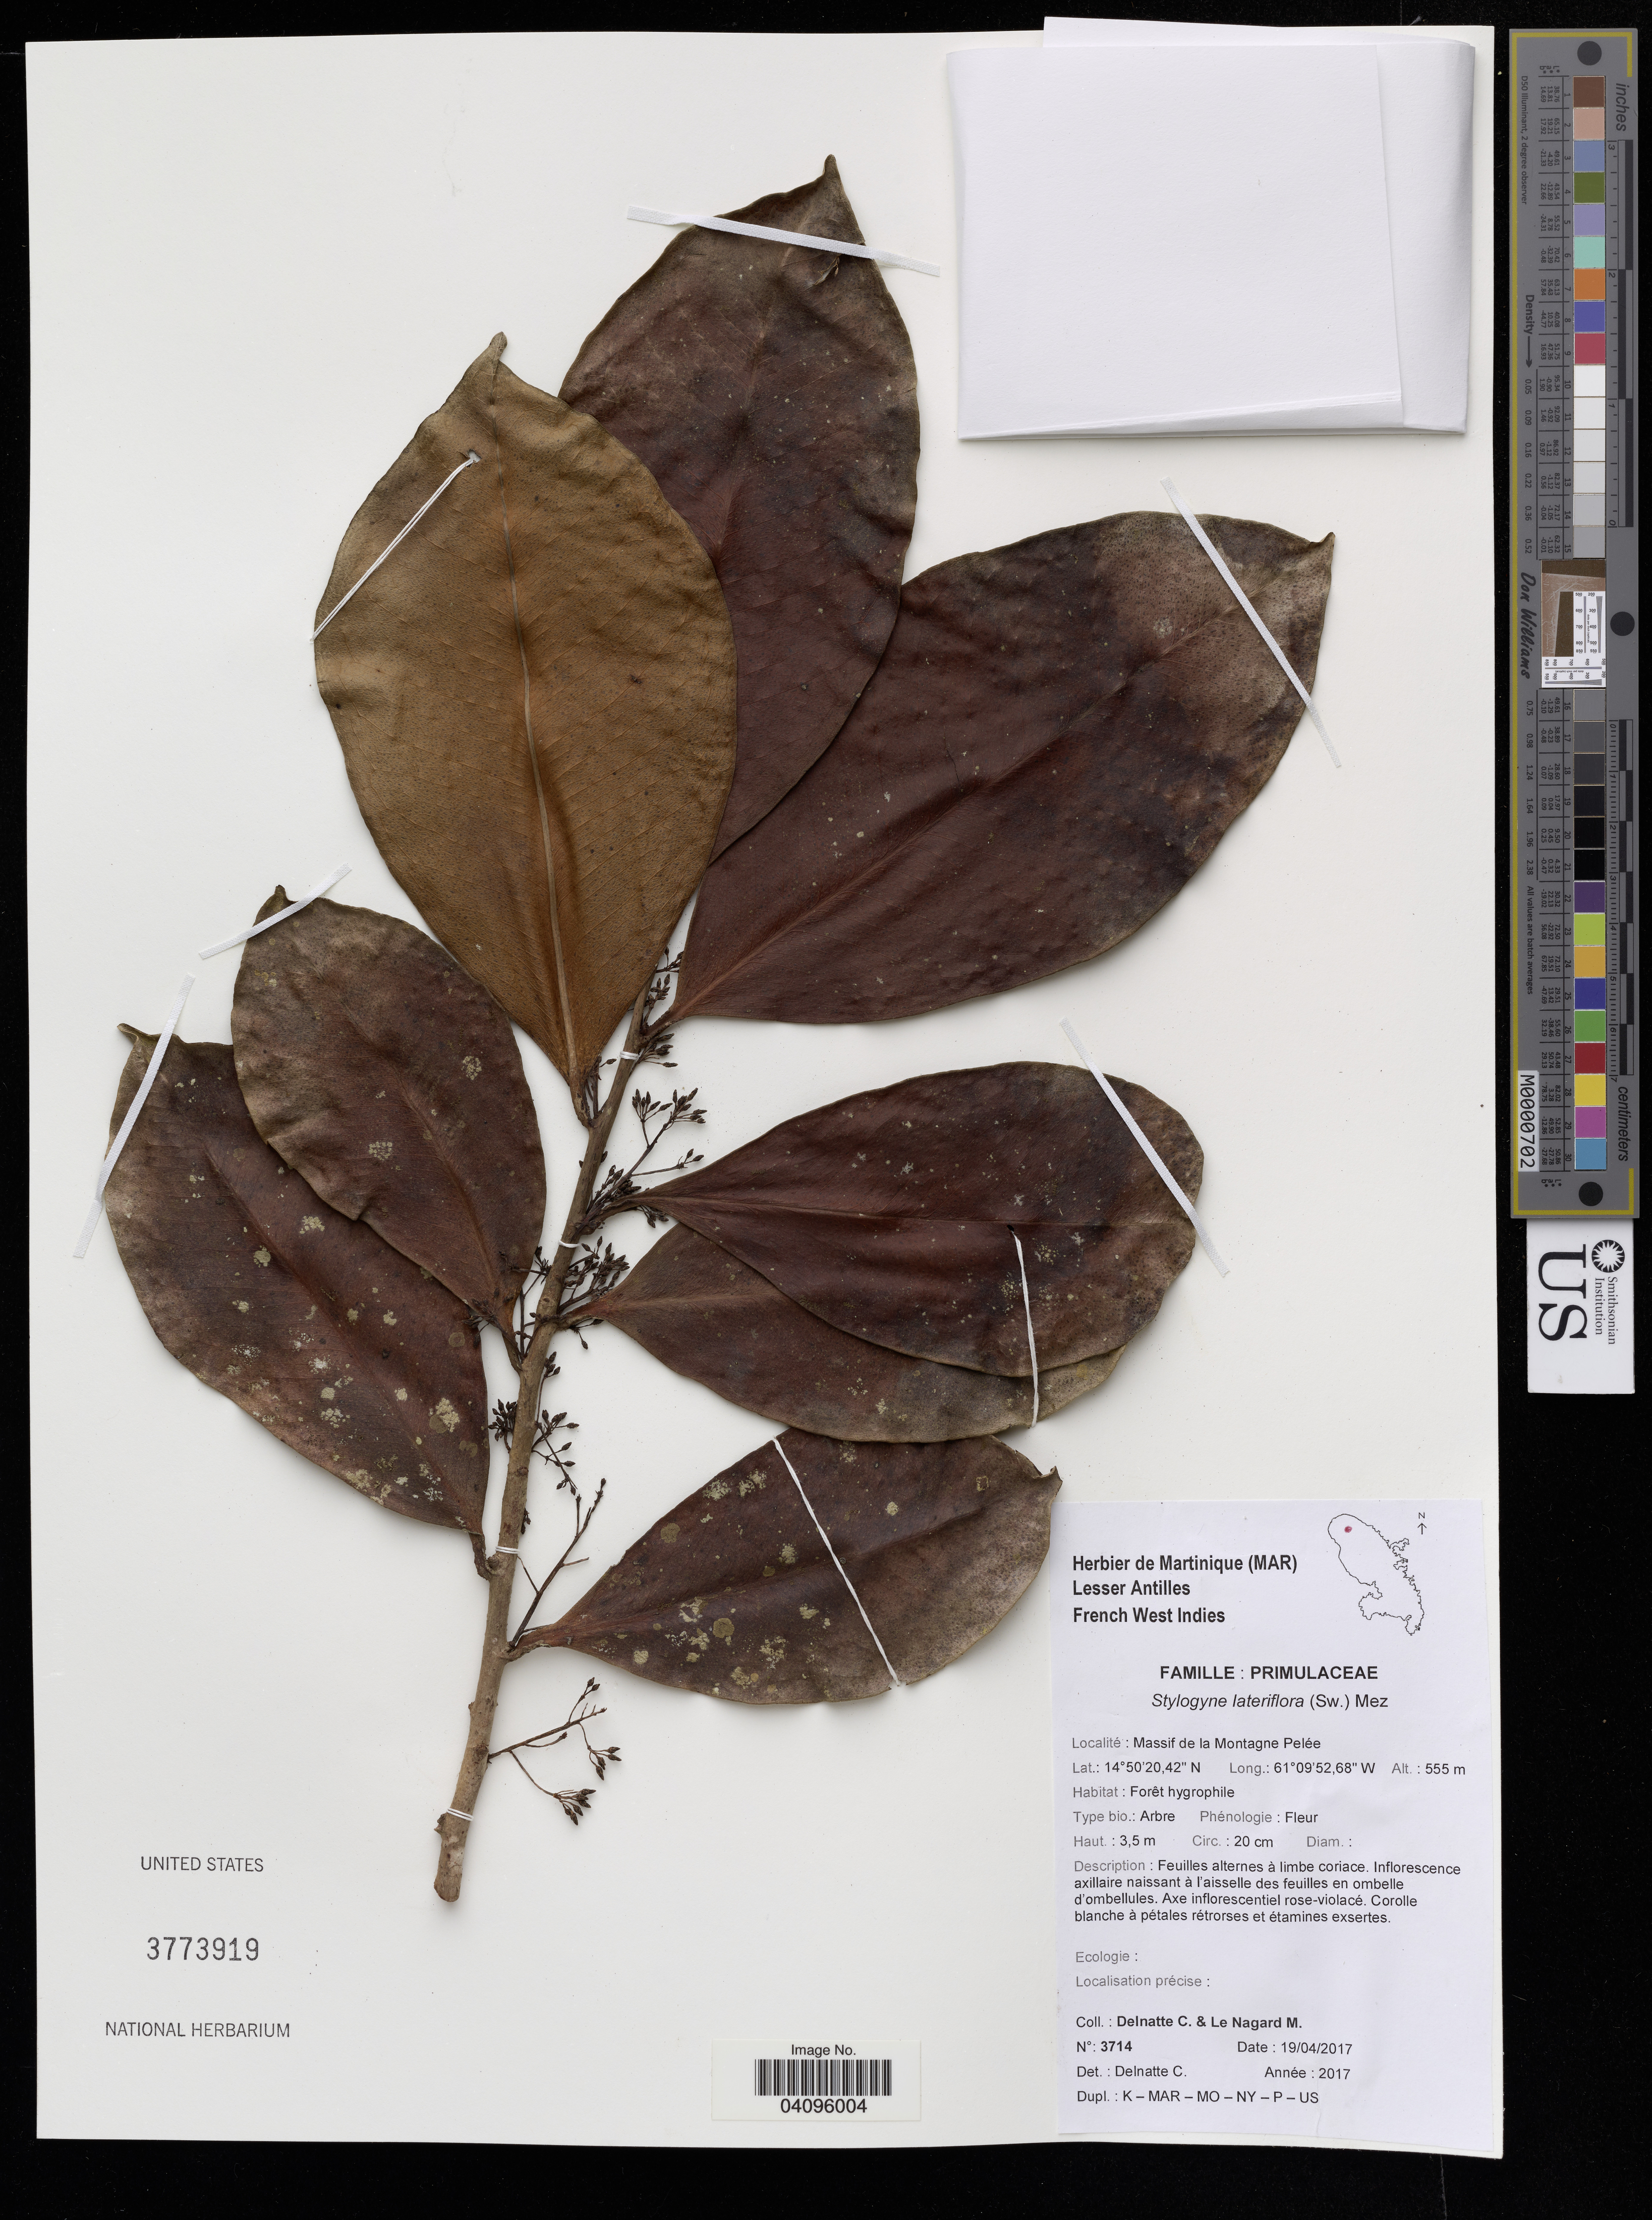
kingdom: Plantae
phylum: Tracheophyta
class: Magnoliopsida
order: Ericales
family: Primulaceae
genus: Stylogyne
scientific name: Stylogyne lateriflora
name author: (Sw.) Mez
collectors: C. Delnatte & M. Le Nagard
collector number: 3714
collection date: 2017-04-19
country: Martinique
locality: Lesser Antilles, French West Indies, Massif de la Montagne Pelée, Forêt hygrophile.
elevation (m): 555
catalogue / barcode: US 3773919